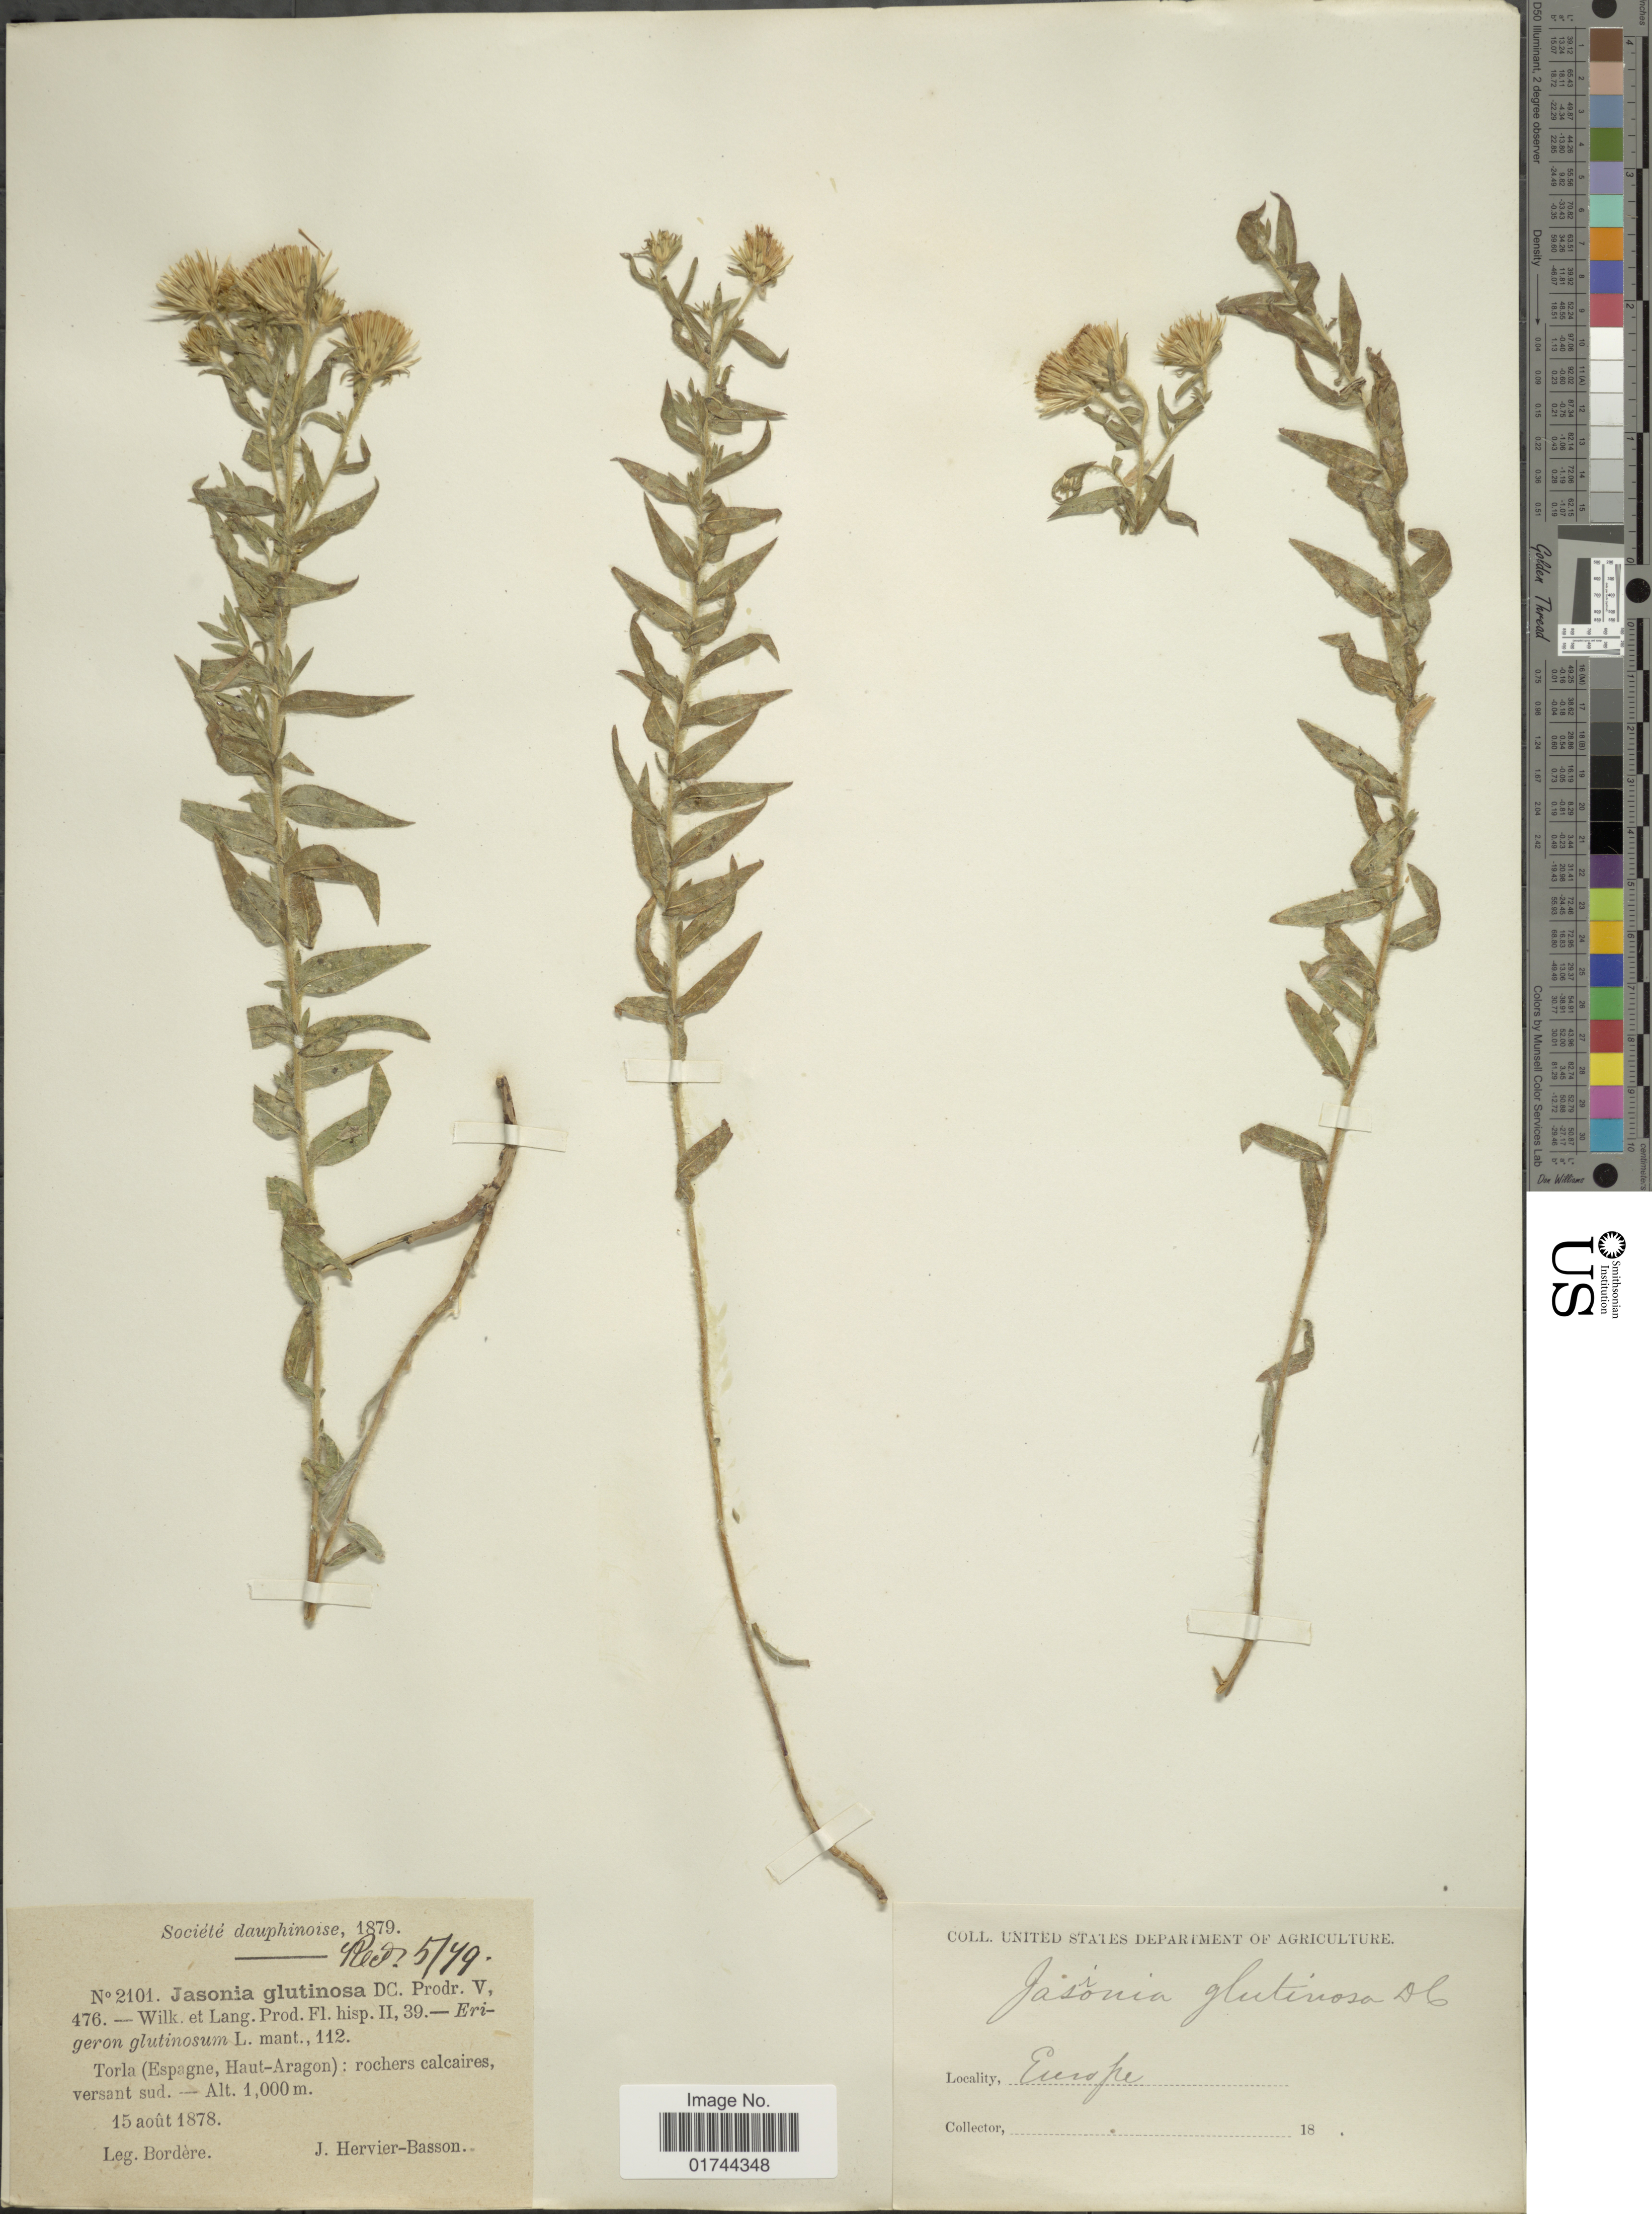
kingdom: Plantae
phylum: Tracheophyta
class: Magnoliopsida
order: Asterales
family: Asteraceae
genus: Jasonia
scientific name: Jasonia glutinosa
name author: (L.) DC.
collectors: -. Bordere & J. Hervier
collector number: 2101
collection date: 1878-08-15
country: Spain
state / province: Aragón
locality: Torla (Espagne, Haut-Aragon): rochers calcaires, versamt sud, Europe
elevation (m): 1000